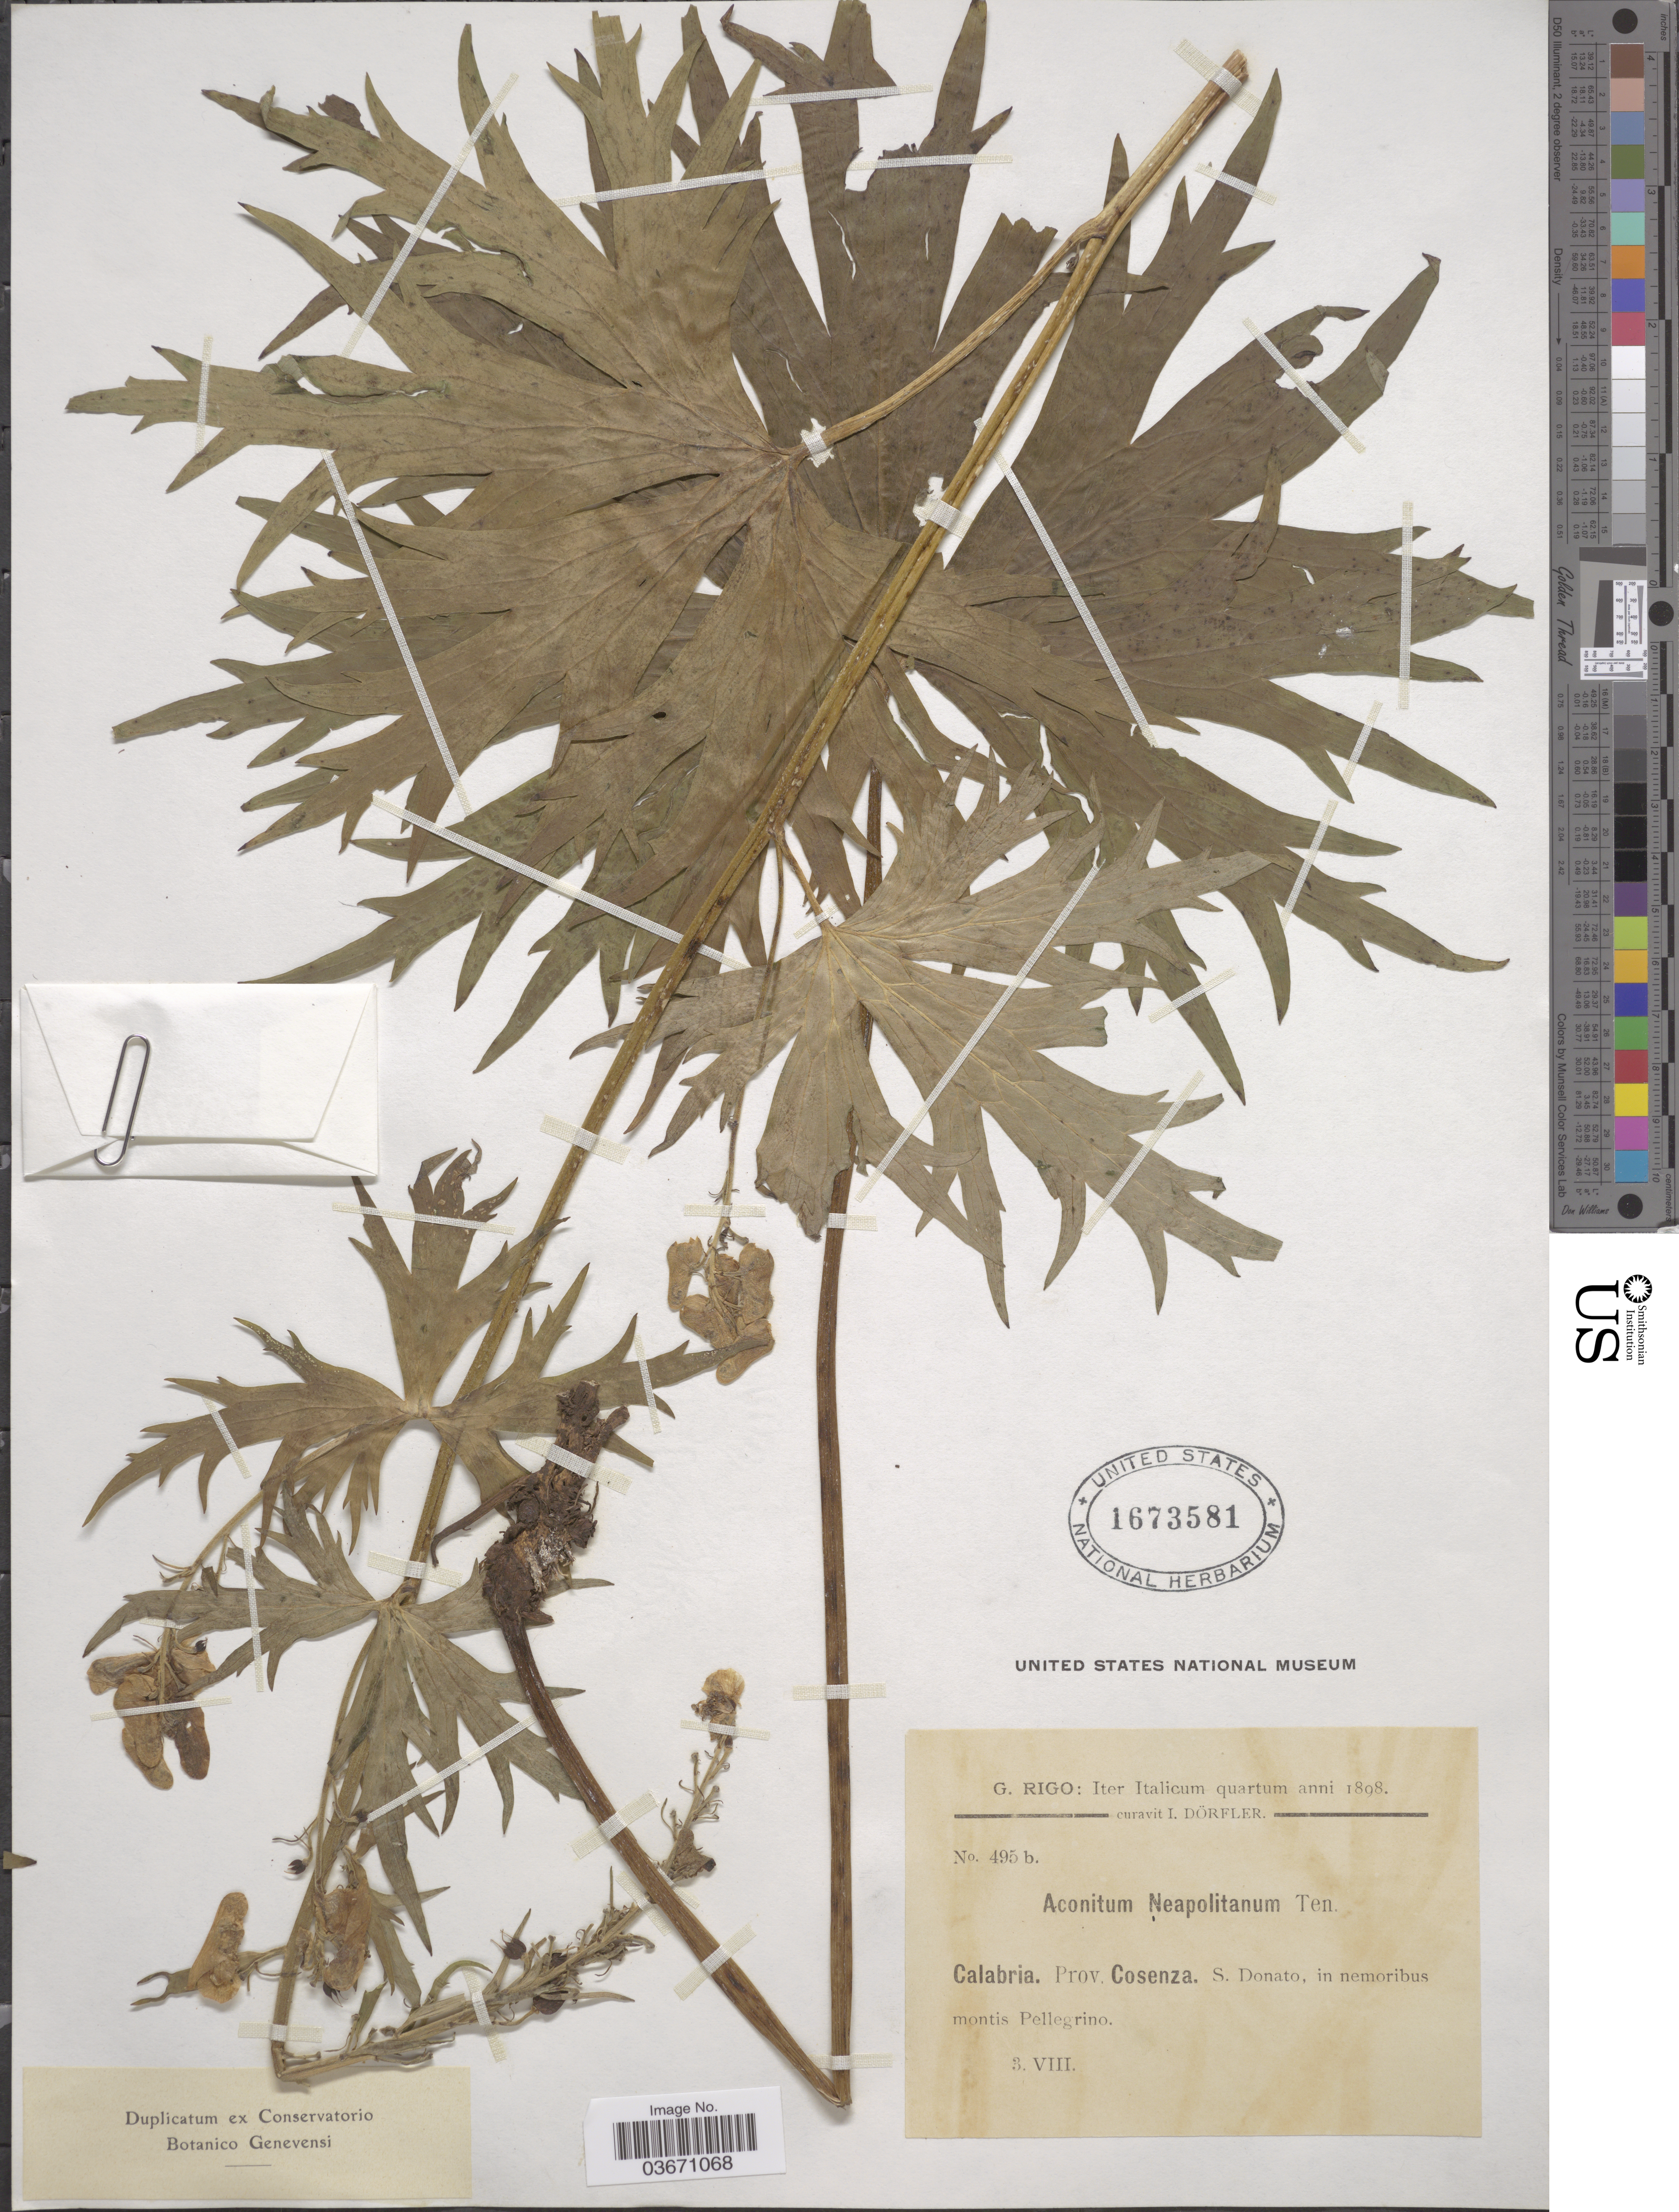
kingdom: Plantae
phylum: Tracheophyta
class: Magnoliopsida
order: Ranunculales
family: Ranunculaceae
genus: Aconitum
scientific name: Aconitum neapolitanum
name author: Ten.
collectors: G. Rigo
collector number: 495 b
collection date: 1898-08-03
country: Italy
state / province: Calabria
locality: Prov. Cosenza. S. Donato, in nemoribus montis Pellegrino.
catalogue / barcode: US 1673581